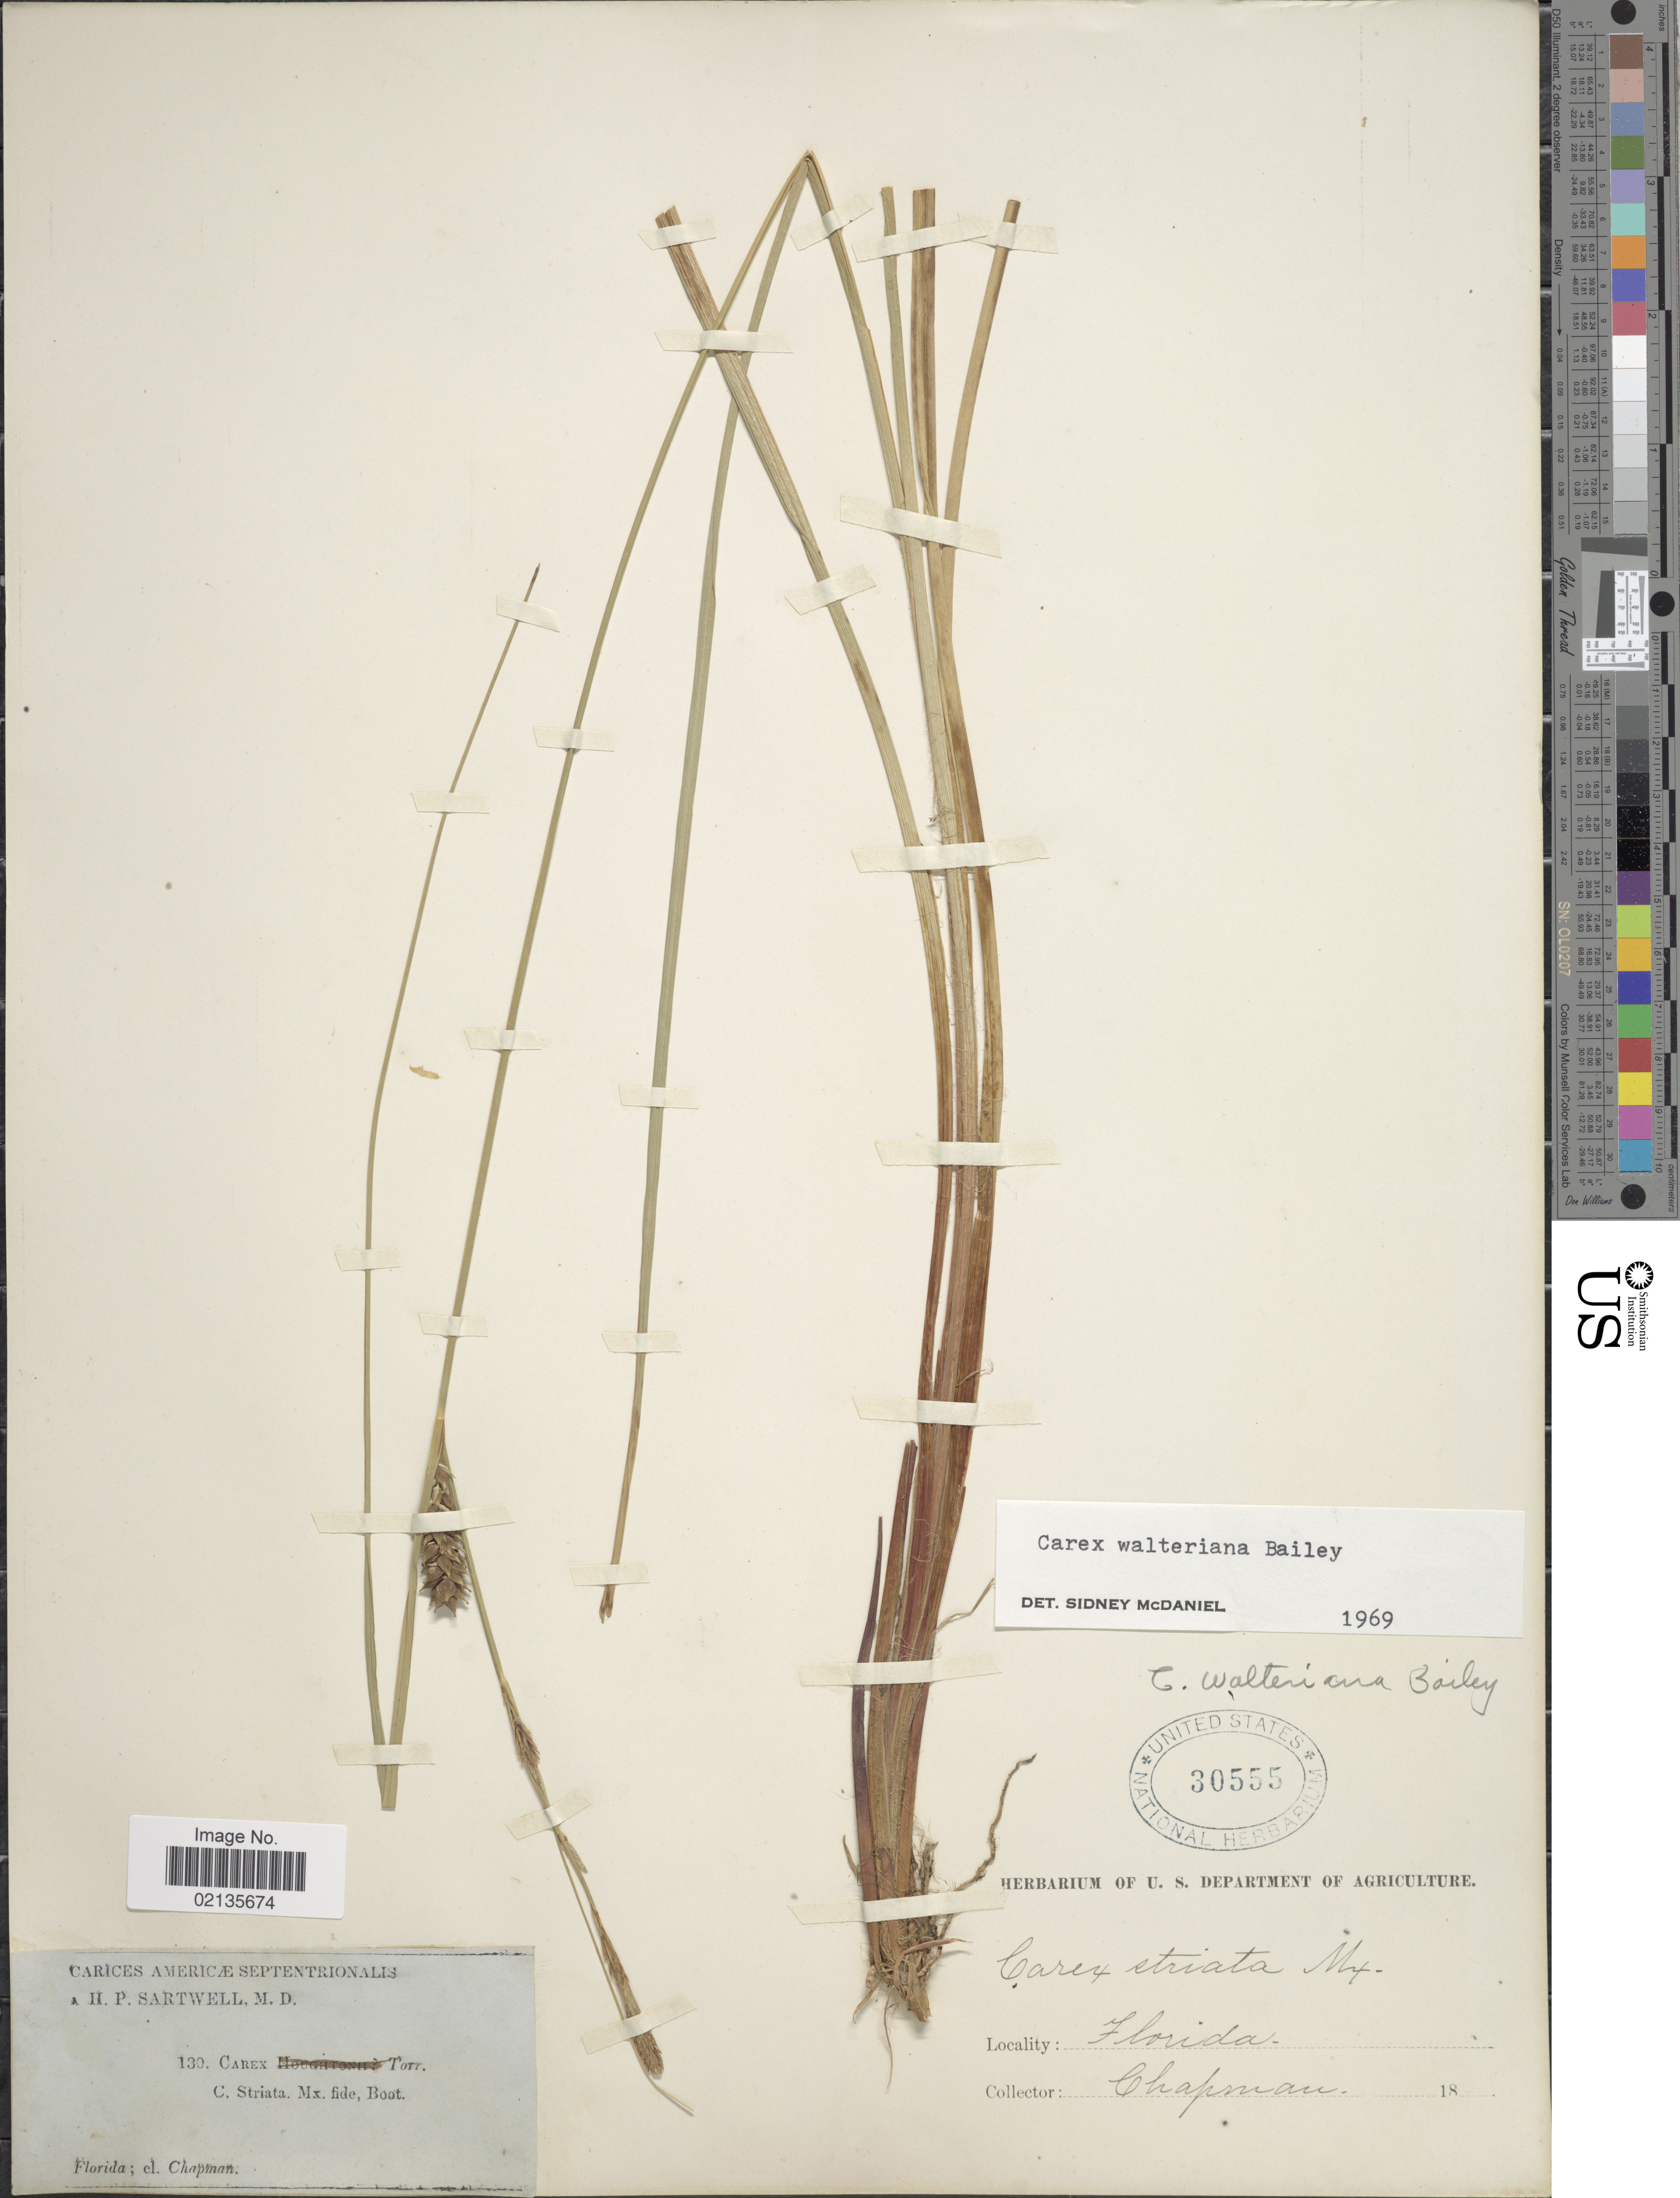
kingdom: Plantae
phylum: Tracheophyta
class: Liliopsida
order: Poales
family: Cyperaceae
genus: Carex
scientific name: Carex striata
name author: Michx.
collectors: A. Chapman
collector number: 139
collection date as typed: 18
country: United States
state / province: Florida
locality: Carices Americae Septentrionales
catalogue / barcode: US 30555